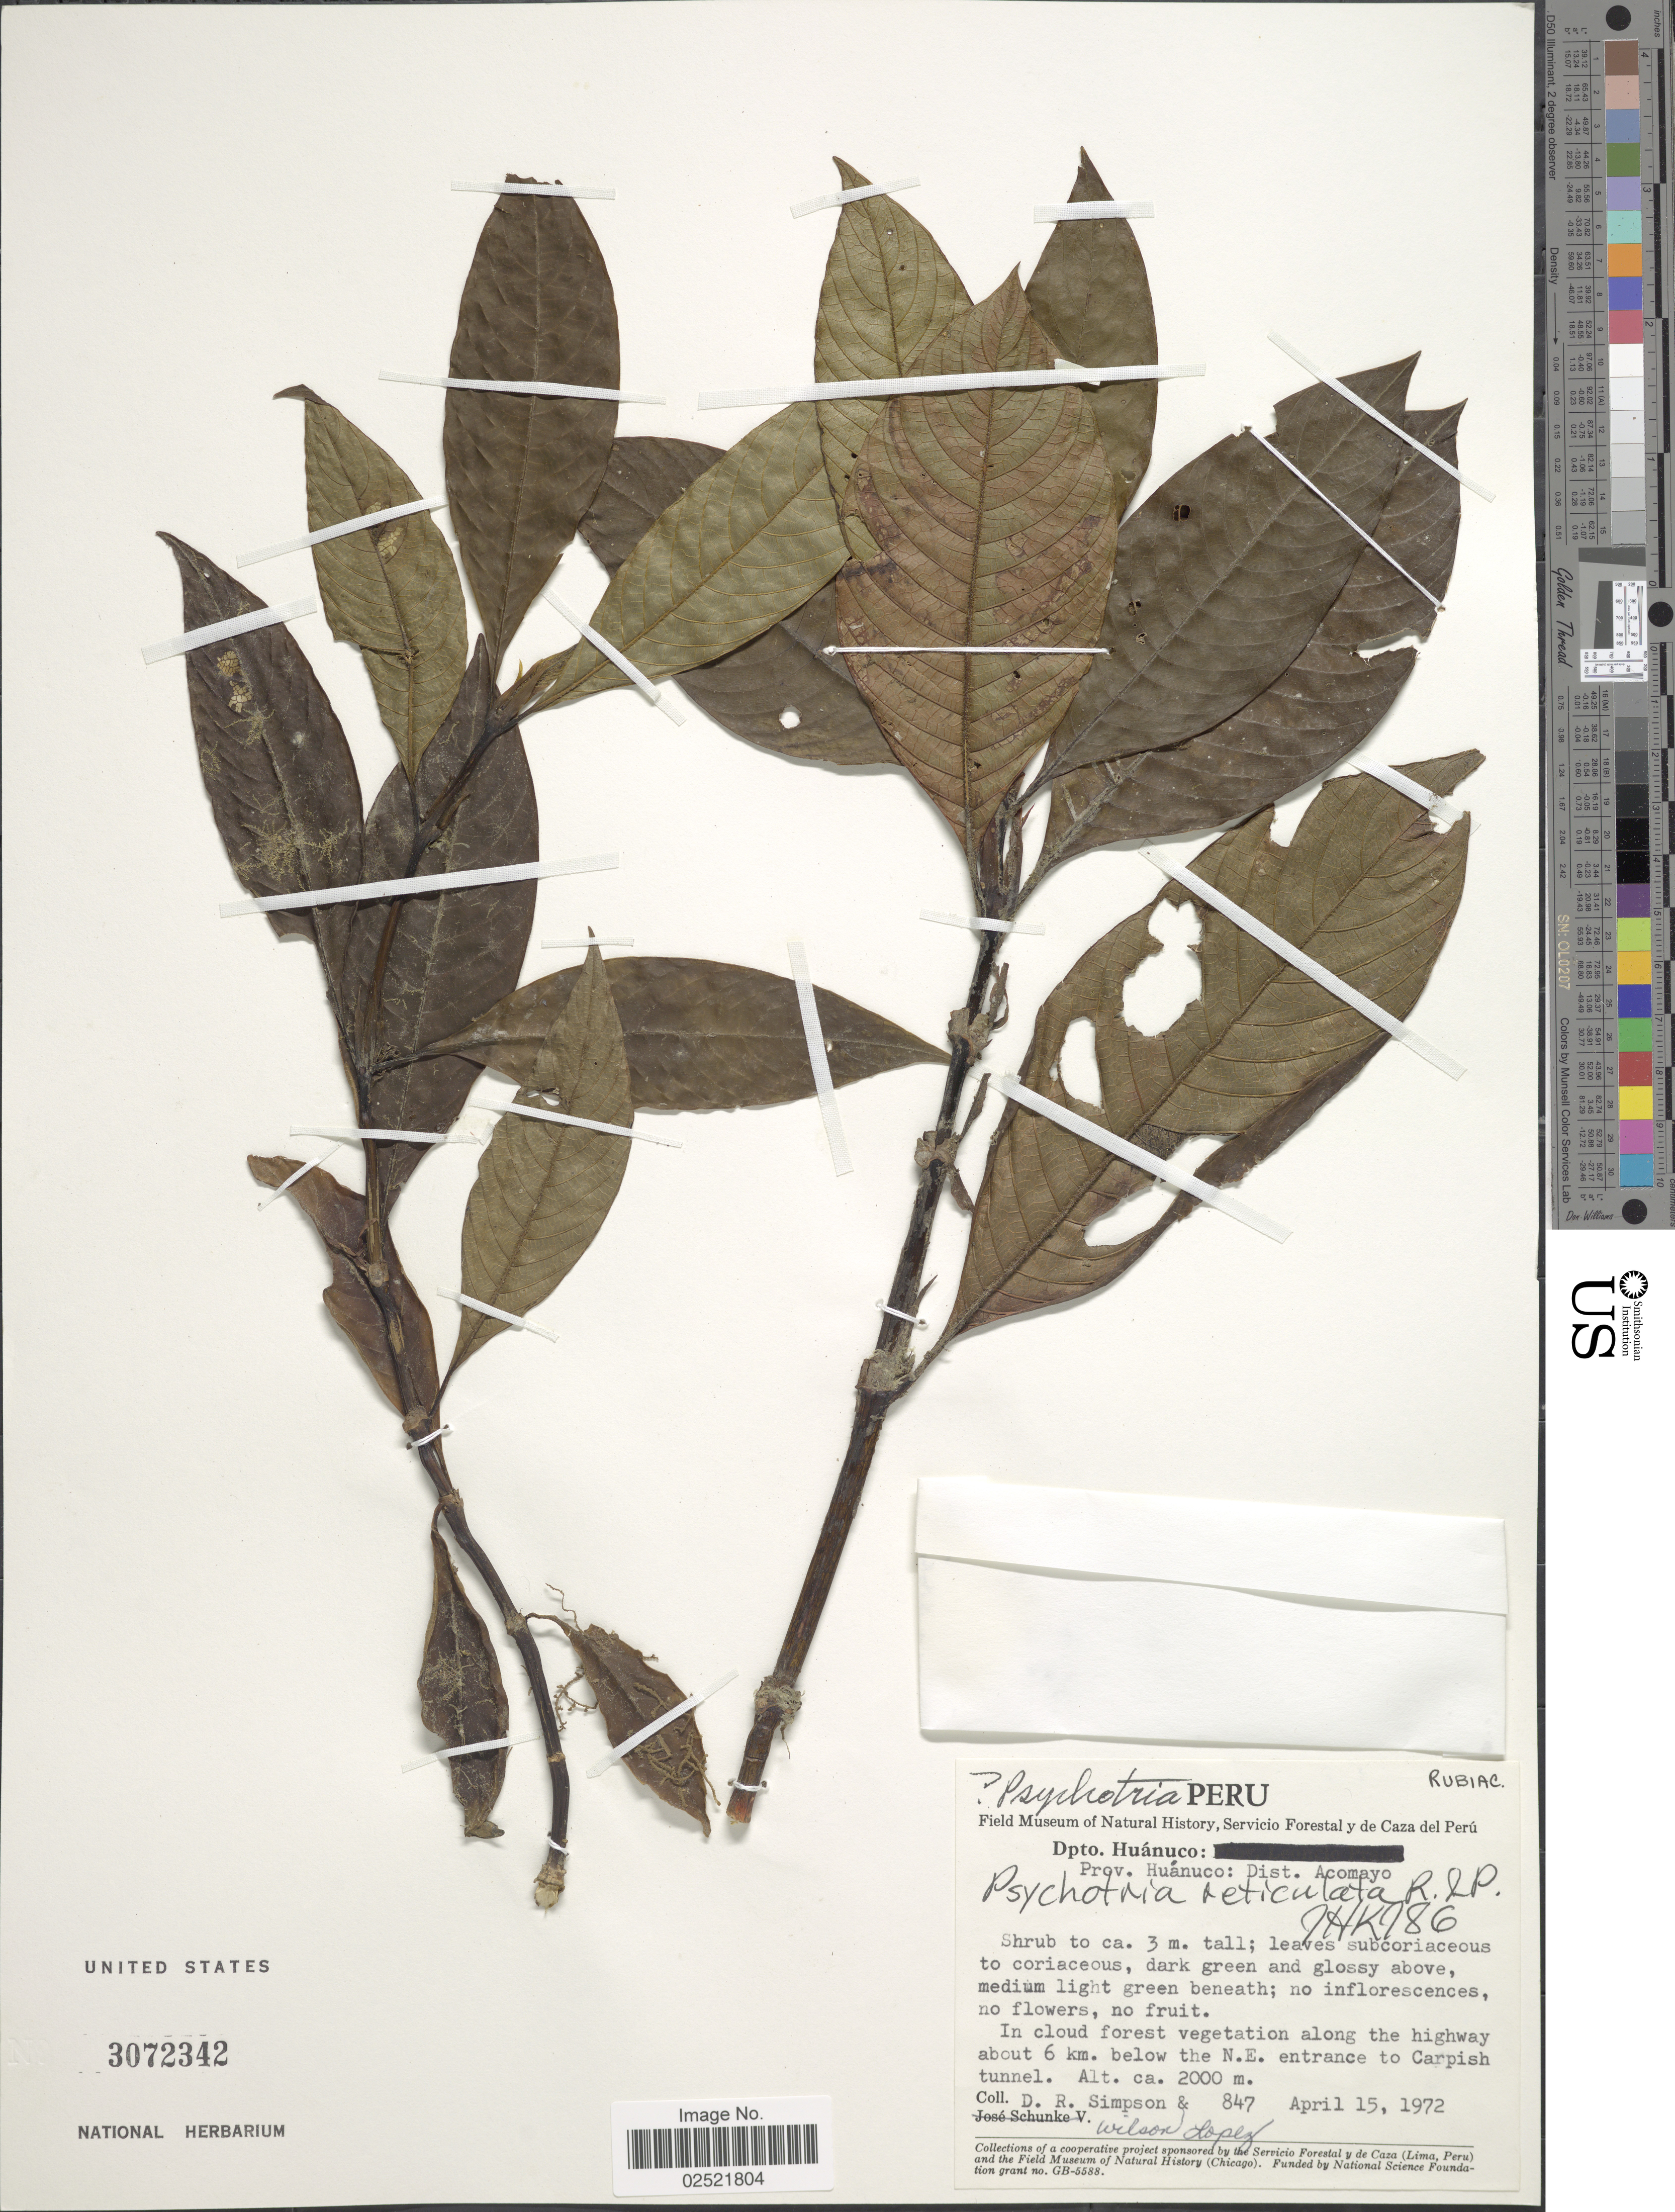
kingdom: Plantae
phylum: Tracheophyta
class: Magnoliopsida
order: Gentianales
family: Rubiaceae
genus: Psychotria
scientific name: Psychotria reticulata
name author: Ruiz & Pav.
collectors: D. R. Simpson & W. Lopez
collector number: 847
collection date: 1972-04-15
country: Peru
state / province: Huánuco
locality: Prov. Huanuco, Dist. Aocmayo, along the highway about 6 km below the N.E. entrance to Carpish tunnel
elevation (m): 2000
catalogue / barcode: US 3072342